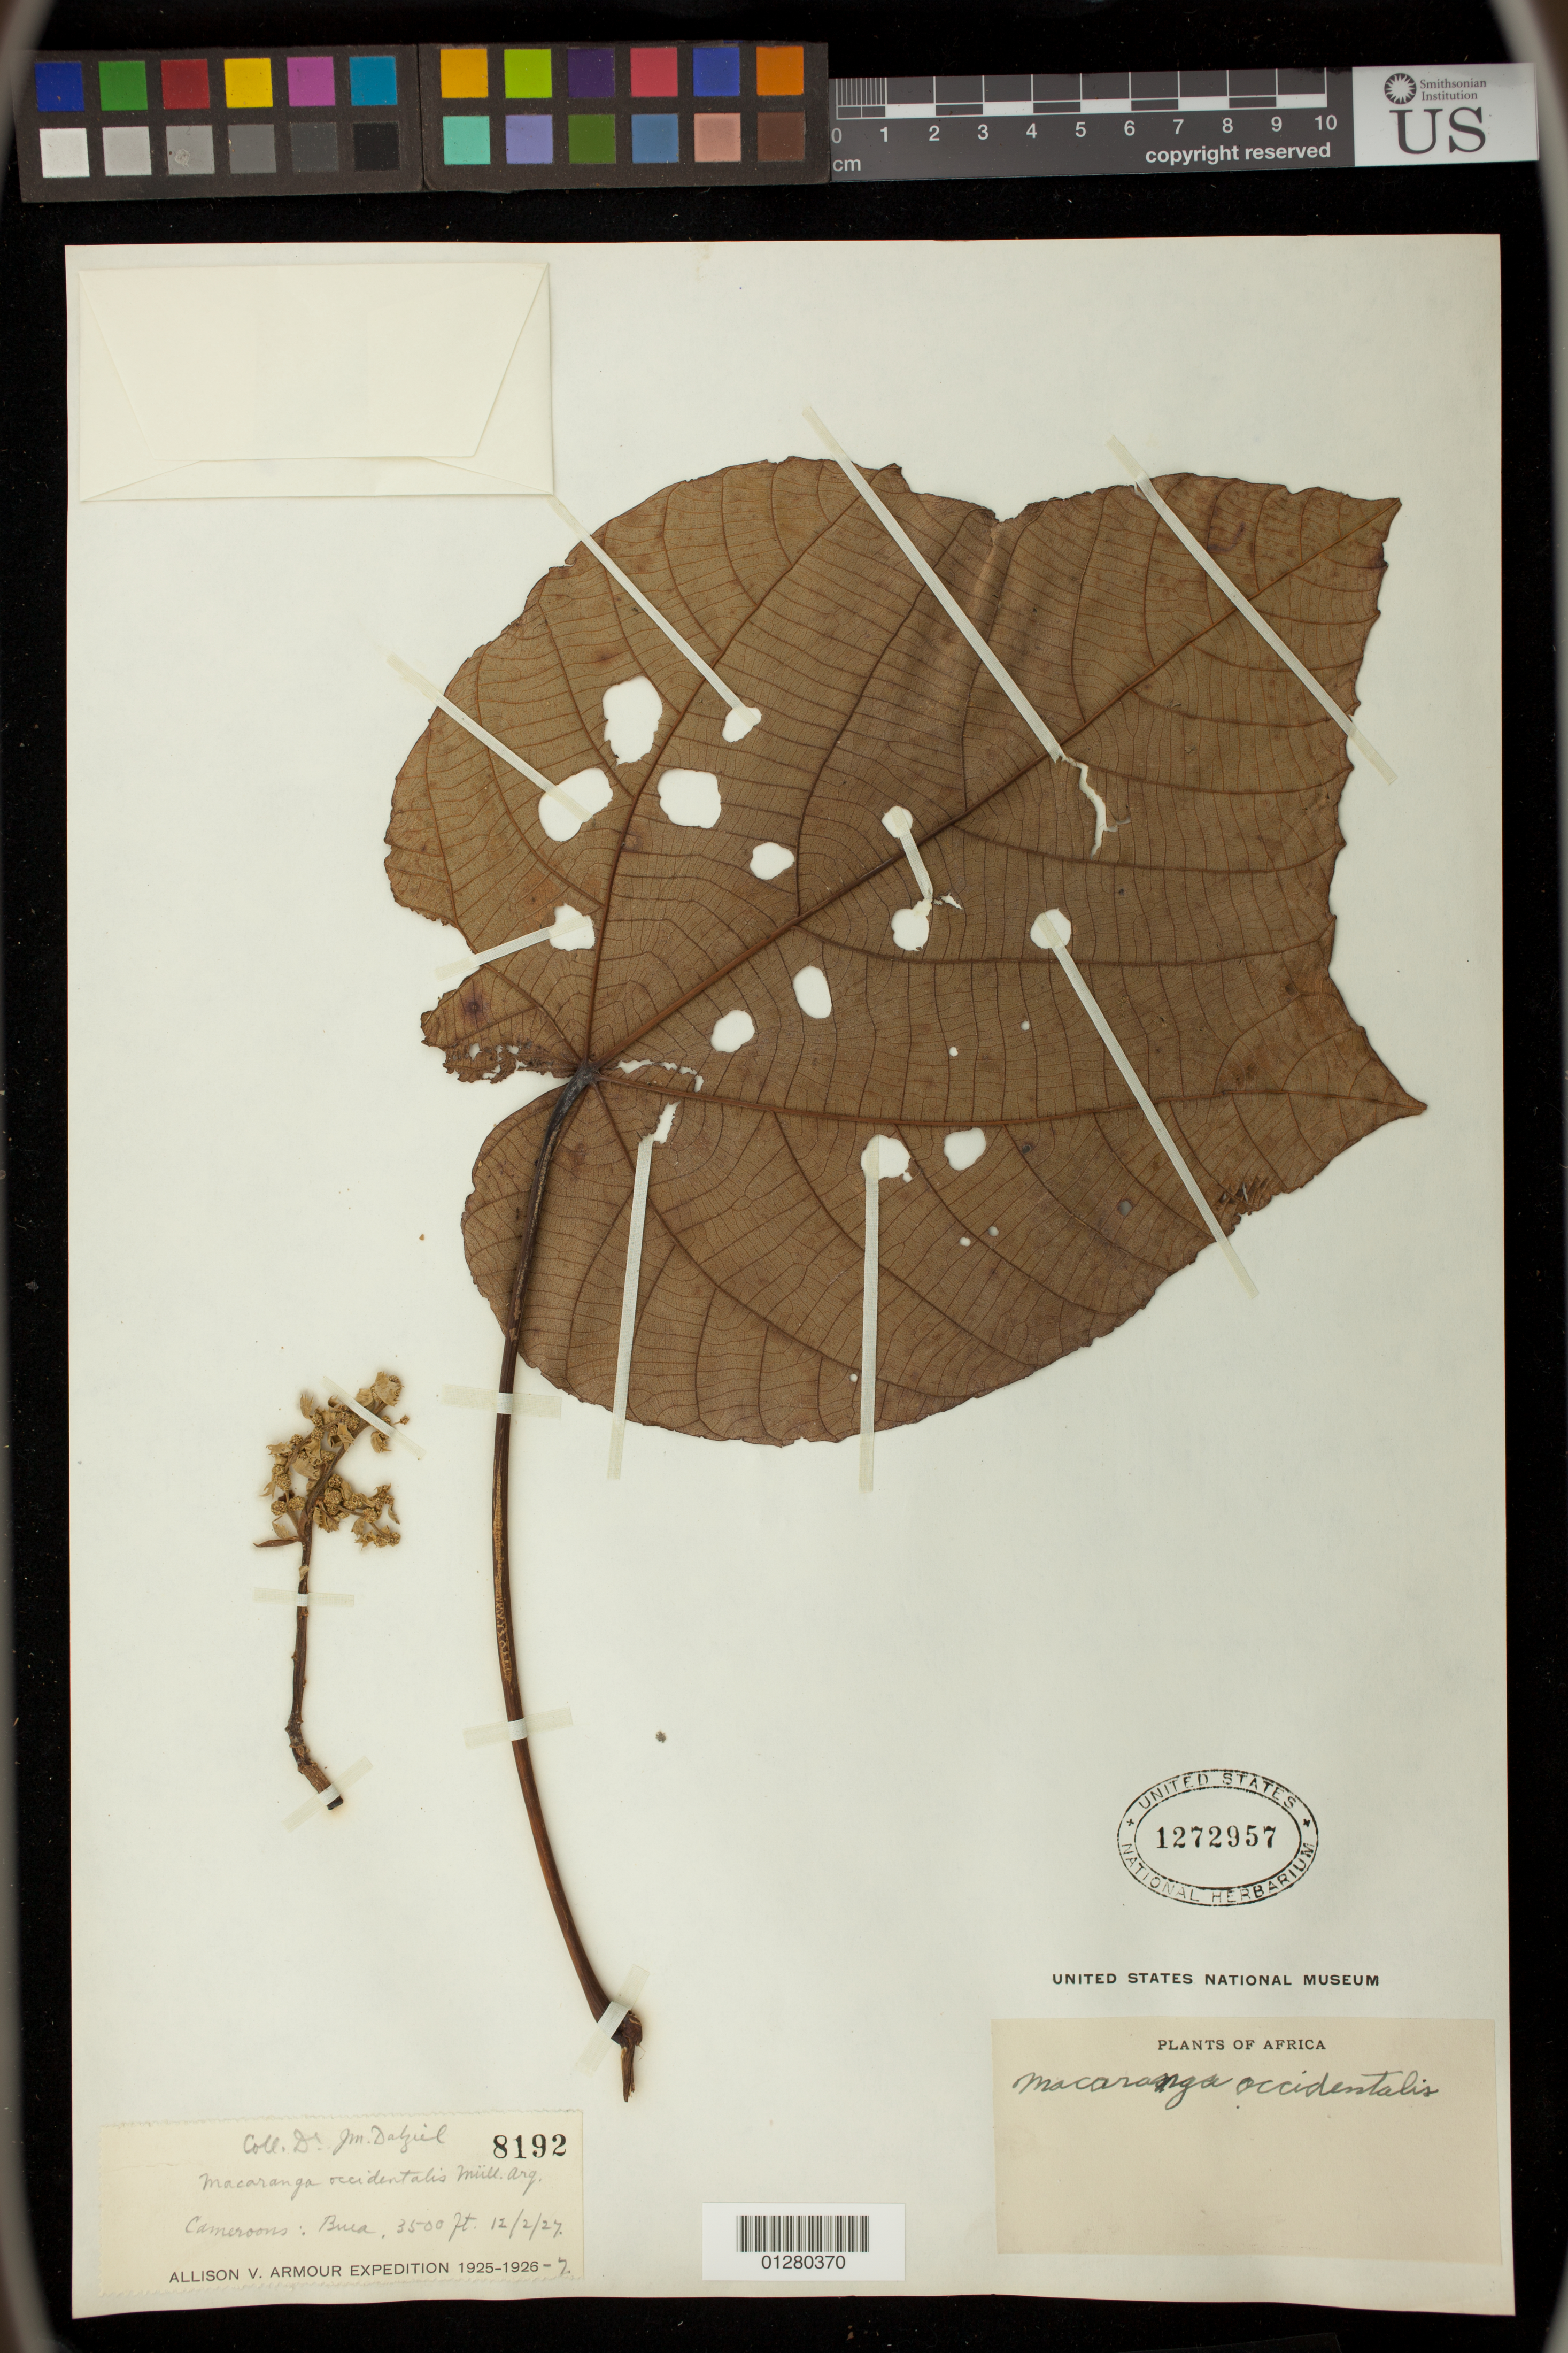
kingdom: Plantae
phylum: Tracheophyta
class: Magnoliopsida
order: Malpighiales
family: Euphorbiaceae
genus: Macaranga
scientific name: Macaranga occidentalis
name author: (Müll. Arg.) Müll. Arg.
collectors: J. Dalziel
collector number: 8192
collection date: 1927-02-12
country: Cameroon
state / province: Sud-Ouest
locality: Buea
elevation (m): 1067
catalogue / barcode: US 1272957